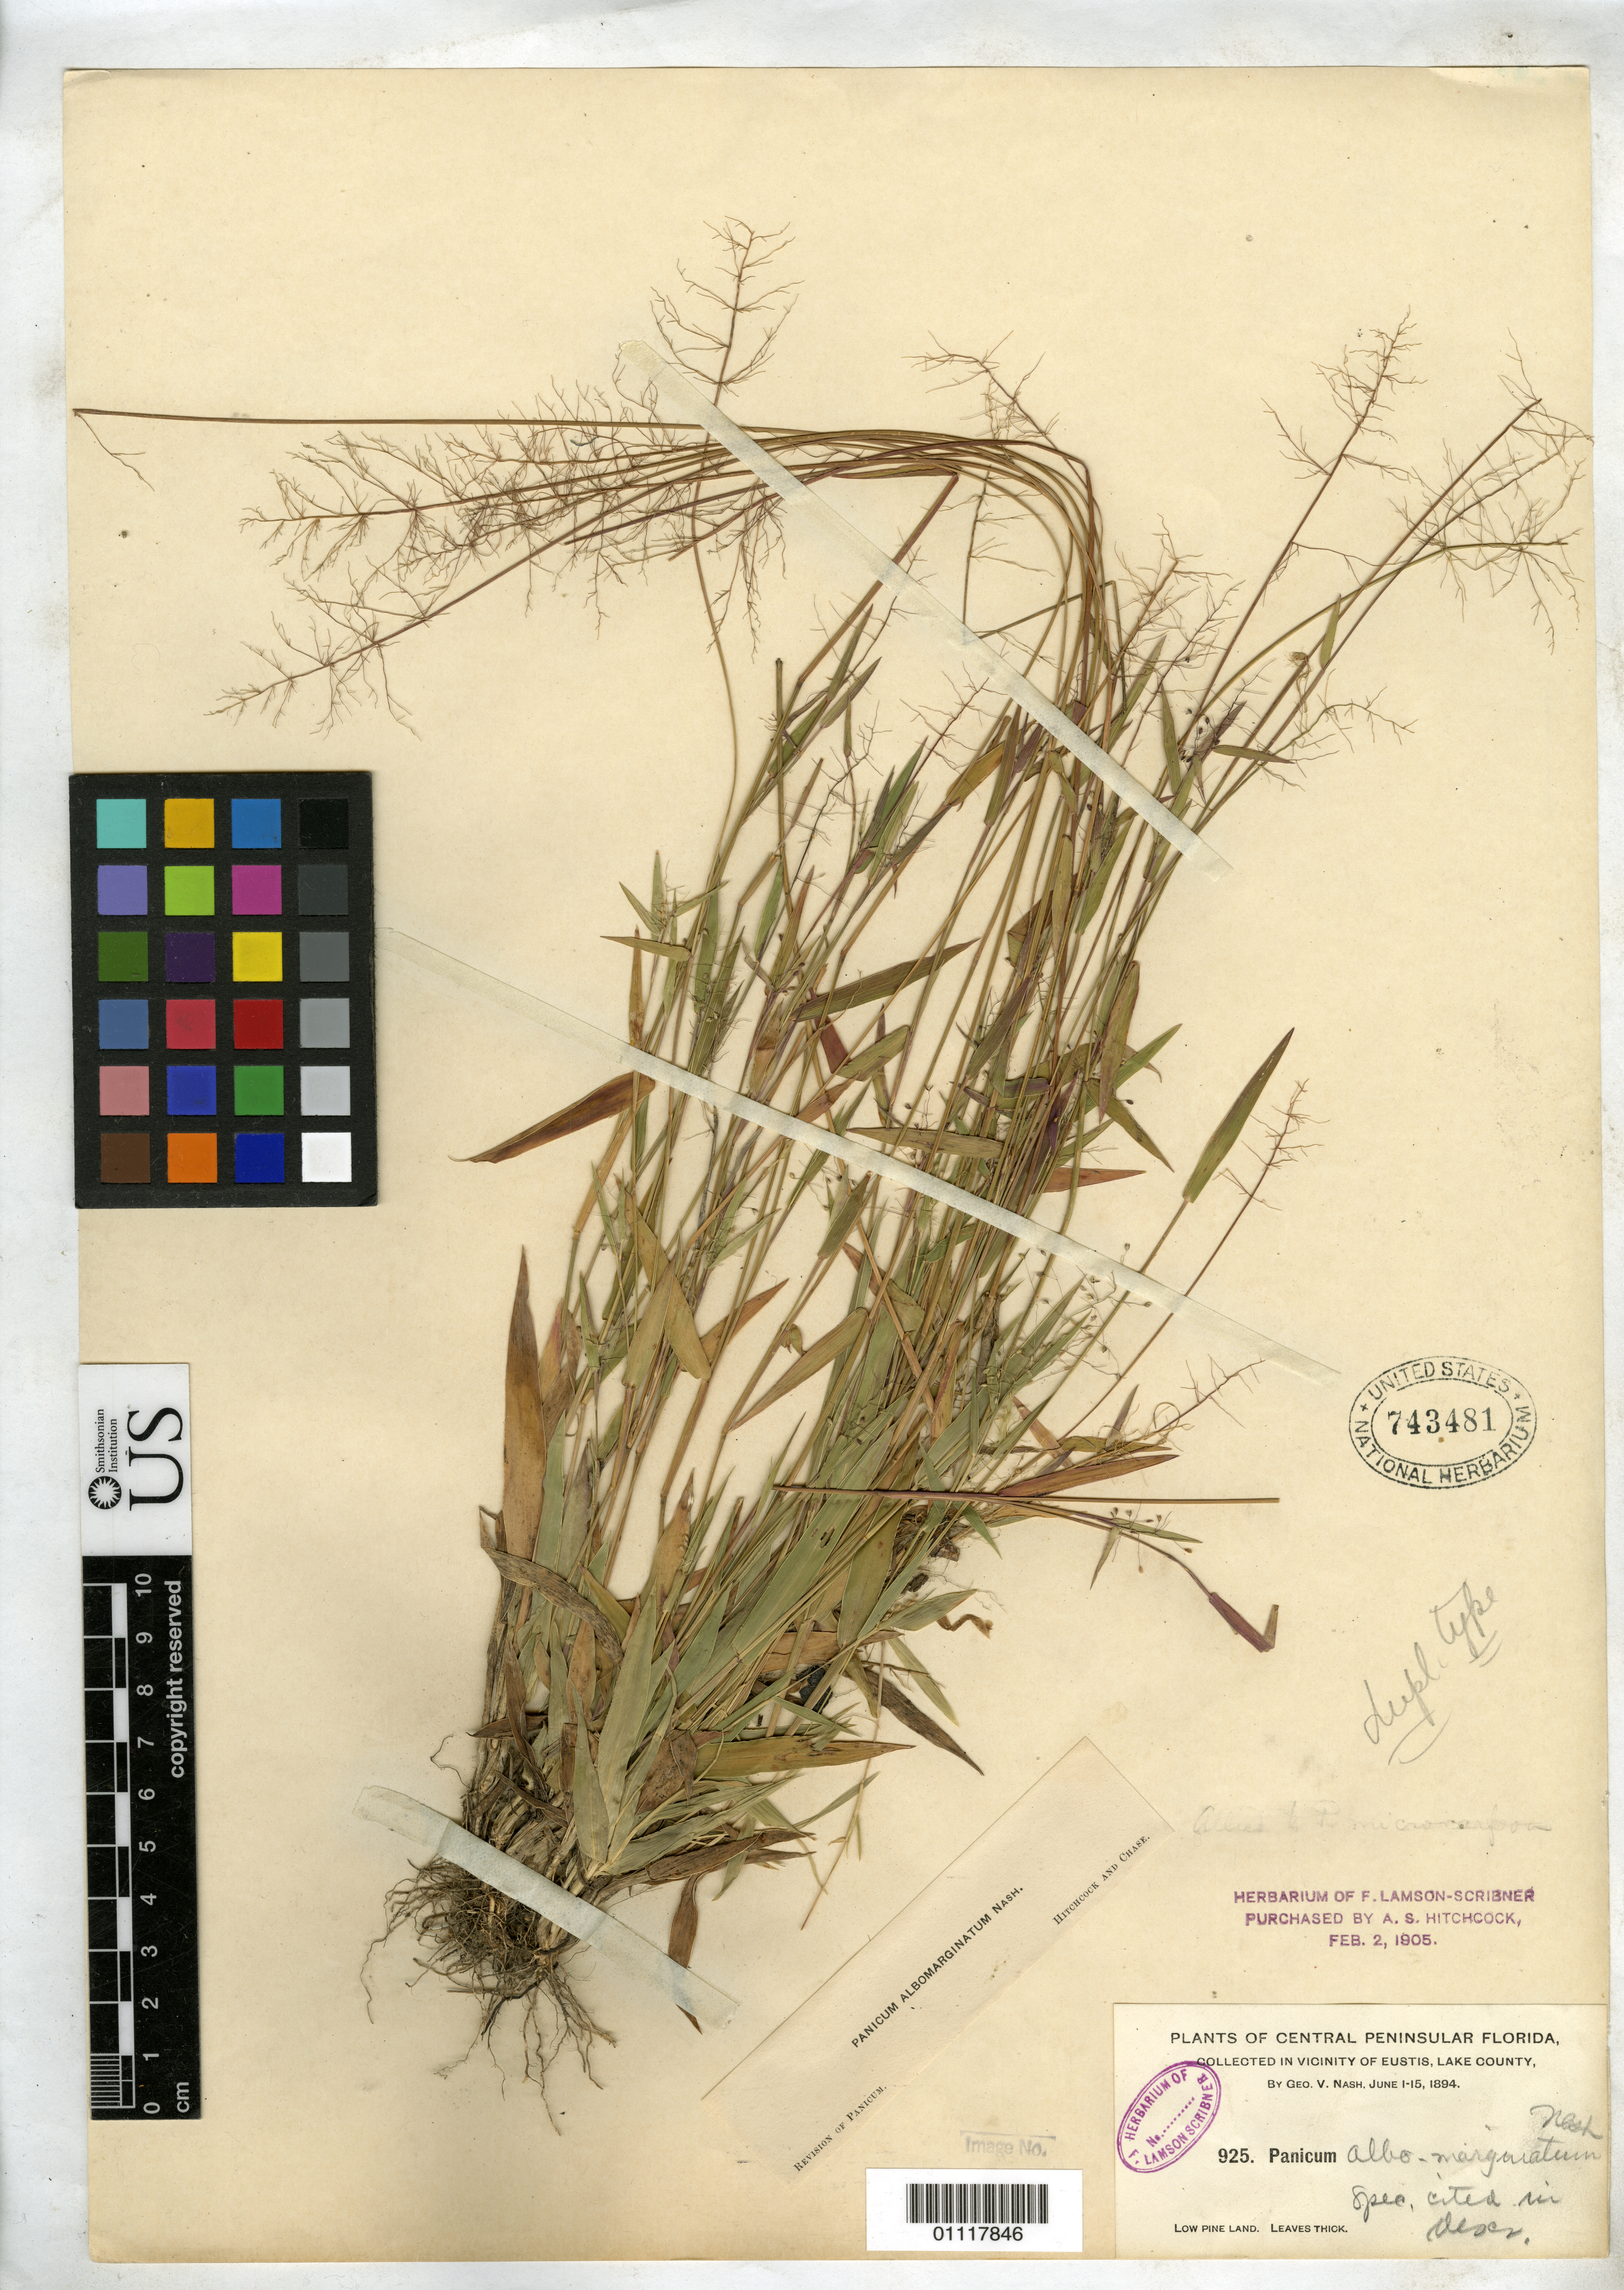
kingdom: Plantae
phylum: Tracheophyta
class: Liliopsida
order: Poales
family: Poaceae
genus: Panicum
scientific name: Panicum albomarginatum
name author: Nash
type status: Isotype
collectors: G. V. Nash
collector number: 925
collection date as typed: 01 Jun 1894 to 15 Jun 1894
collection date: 1894-06-01/1894-06-15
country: United States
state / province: Florida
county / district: Lake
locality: Vicinity of Eustis.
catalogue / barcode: US 743481